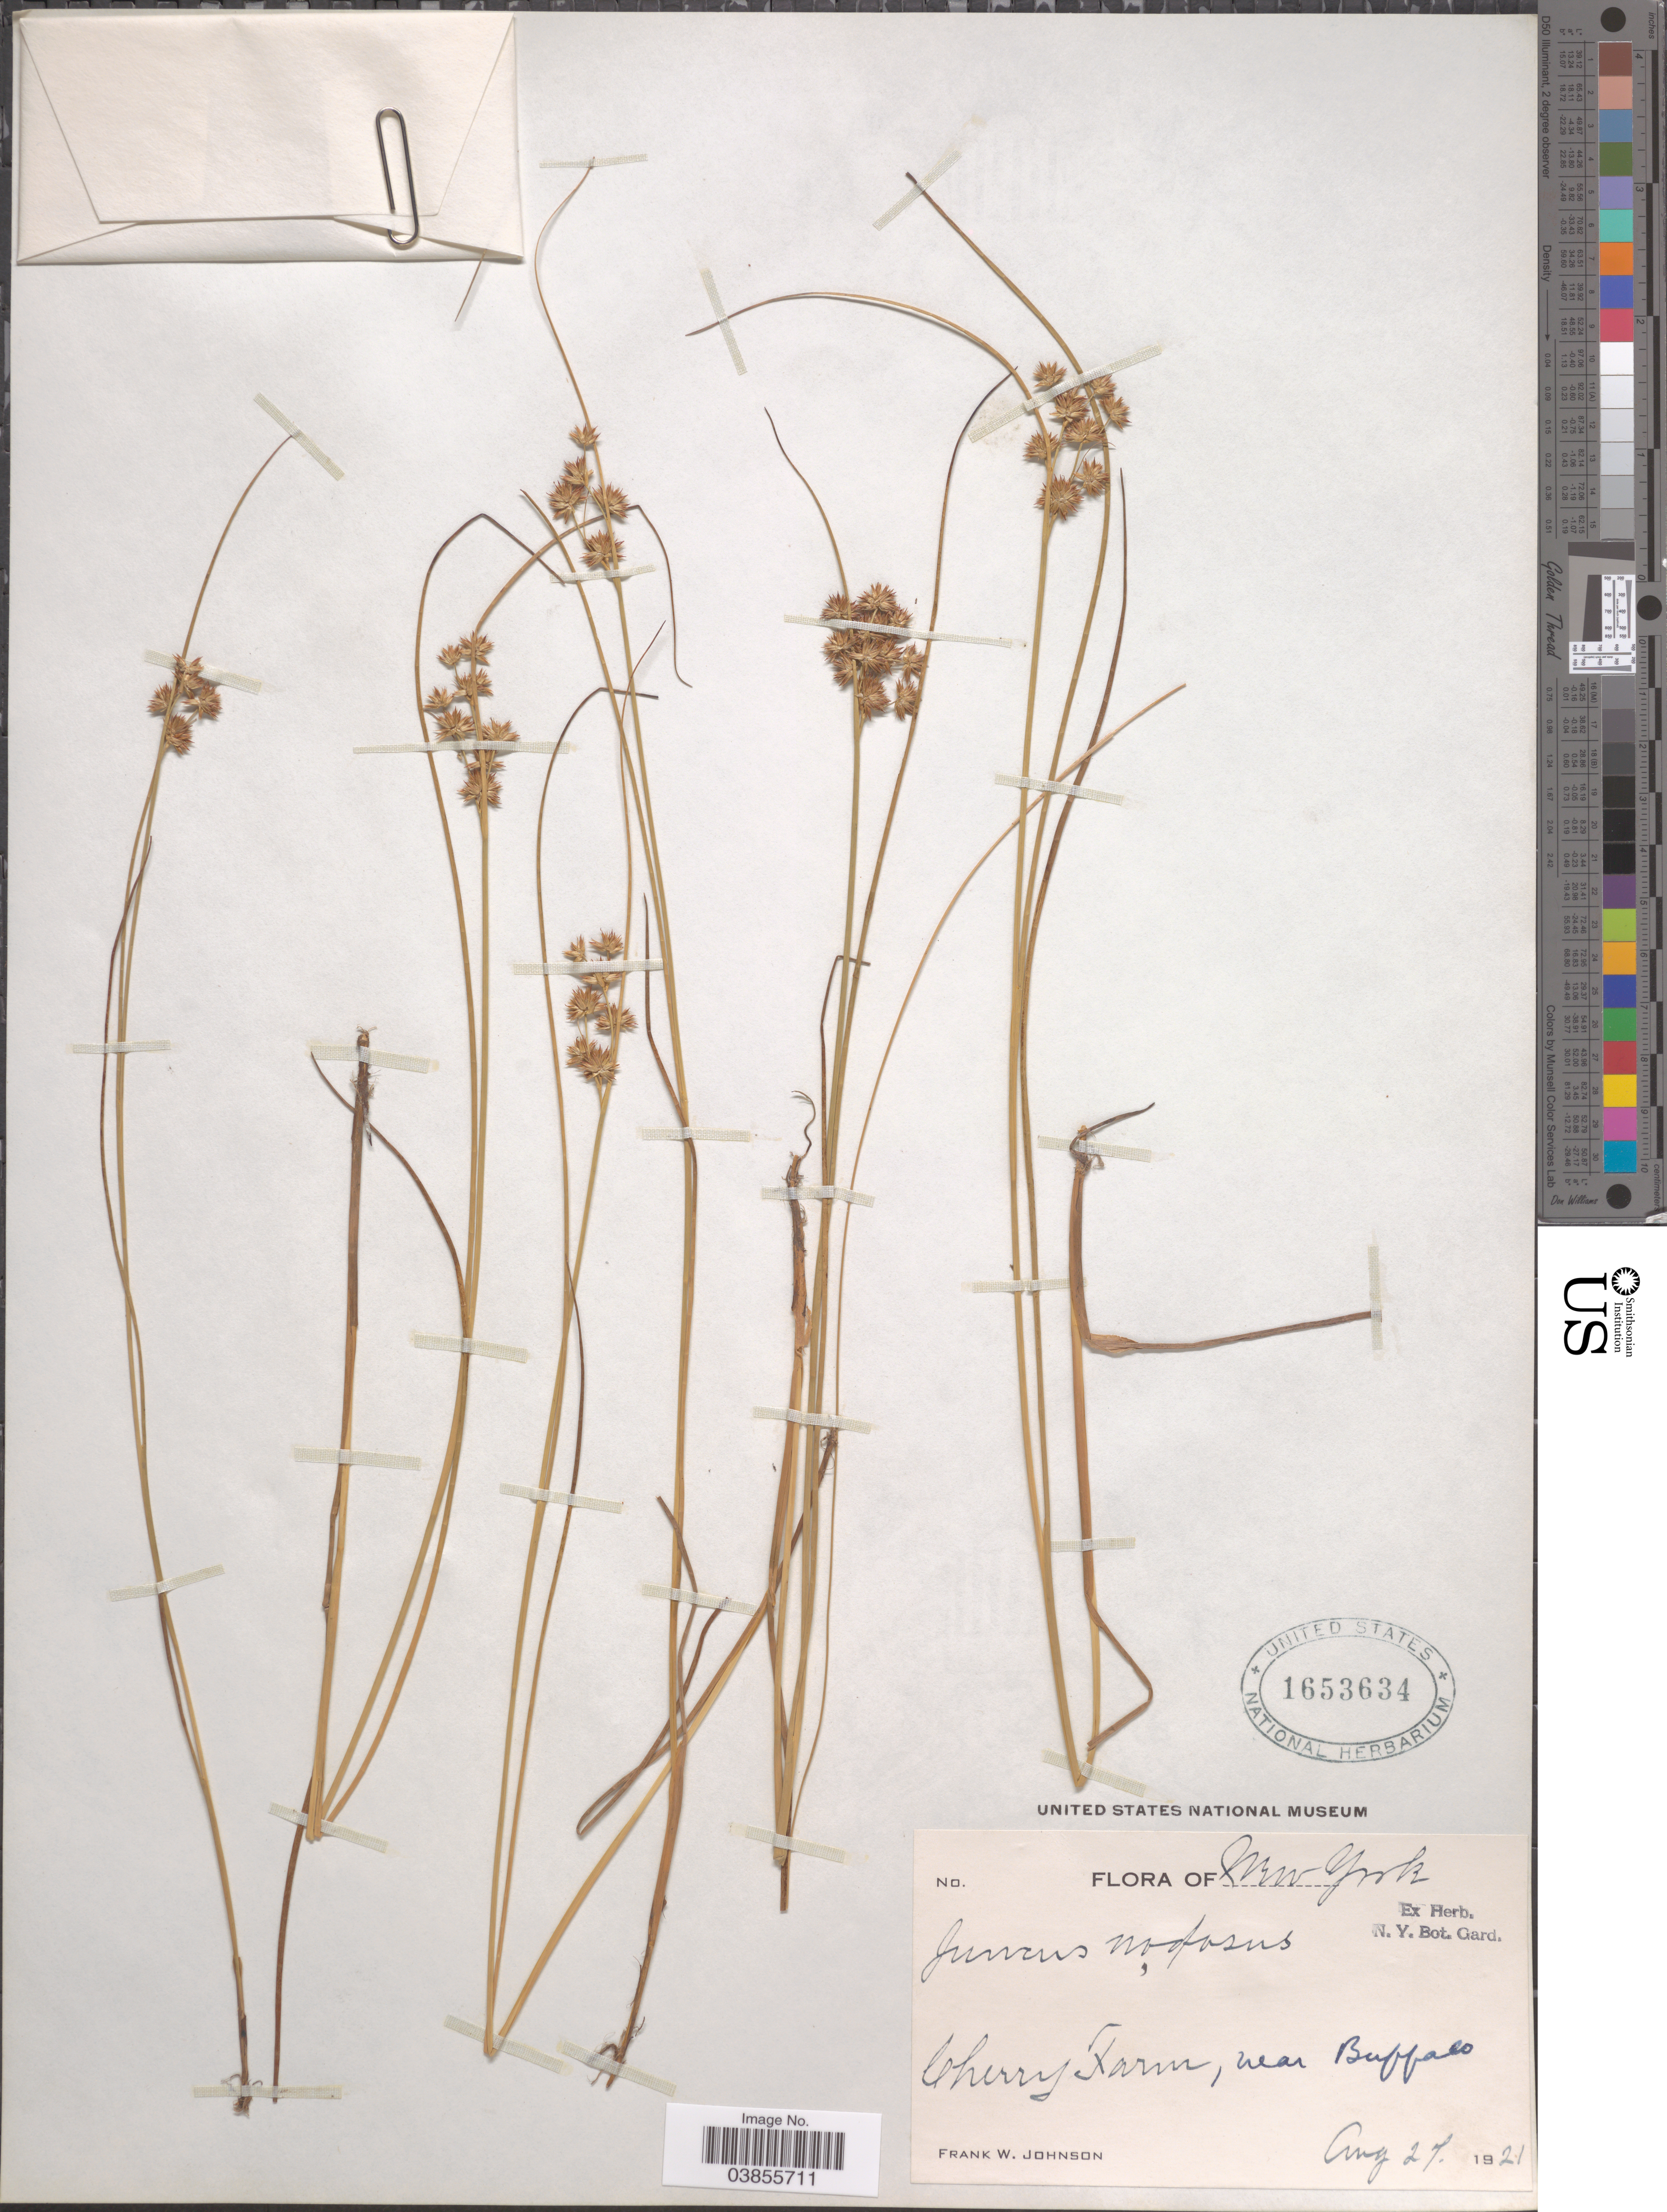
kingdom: Plantae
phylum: Tracheophyta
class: Liliopsida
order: Poales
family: Juncaceae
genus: Juncus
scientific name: Juncus nodosus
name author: L.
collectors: F. W. Johnson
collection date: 1821-08-27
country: United States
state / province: New York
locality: Cherry Farm, near Buffalo.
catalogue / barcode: US 1653634